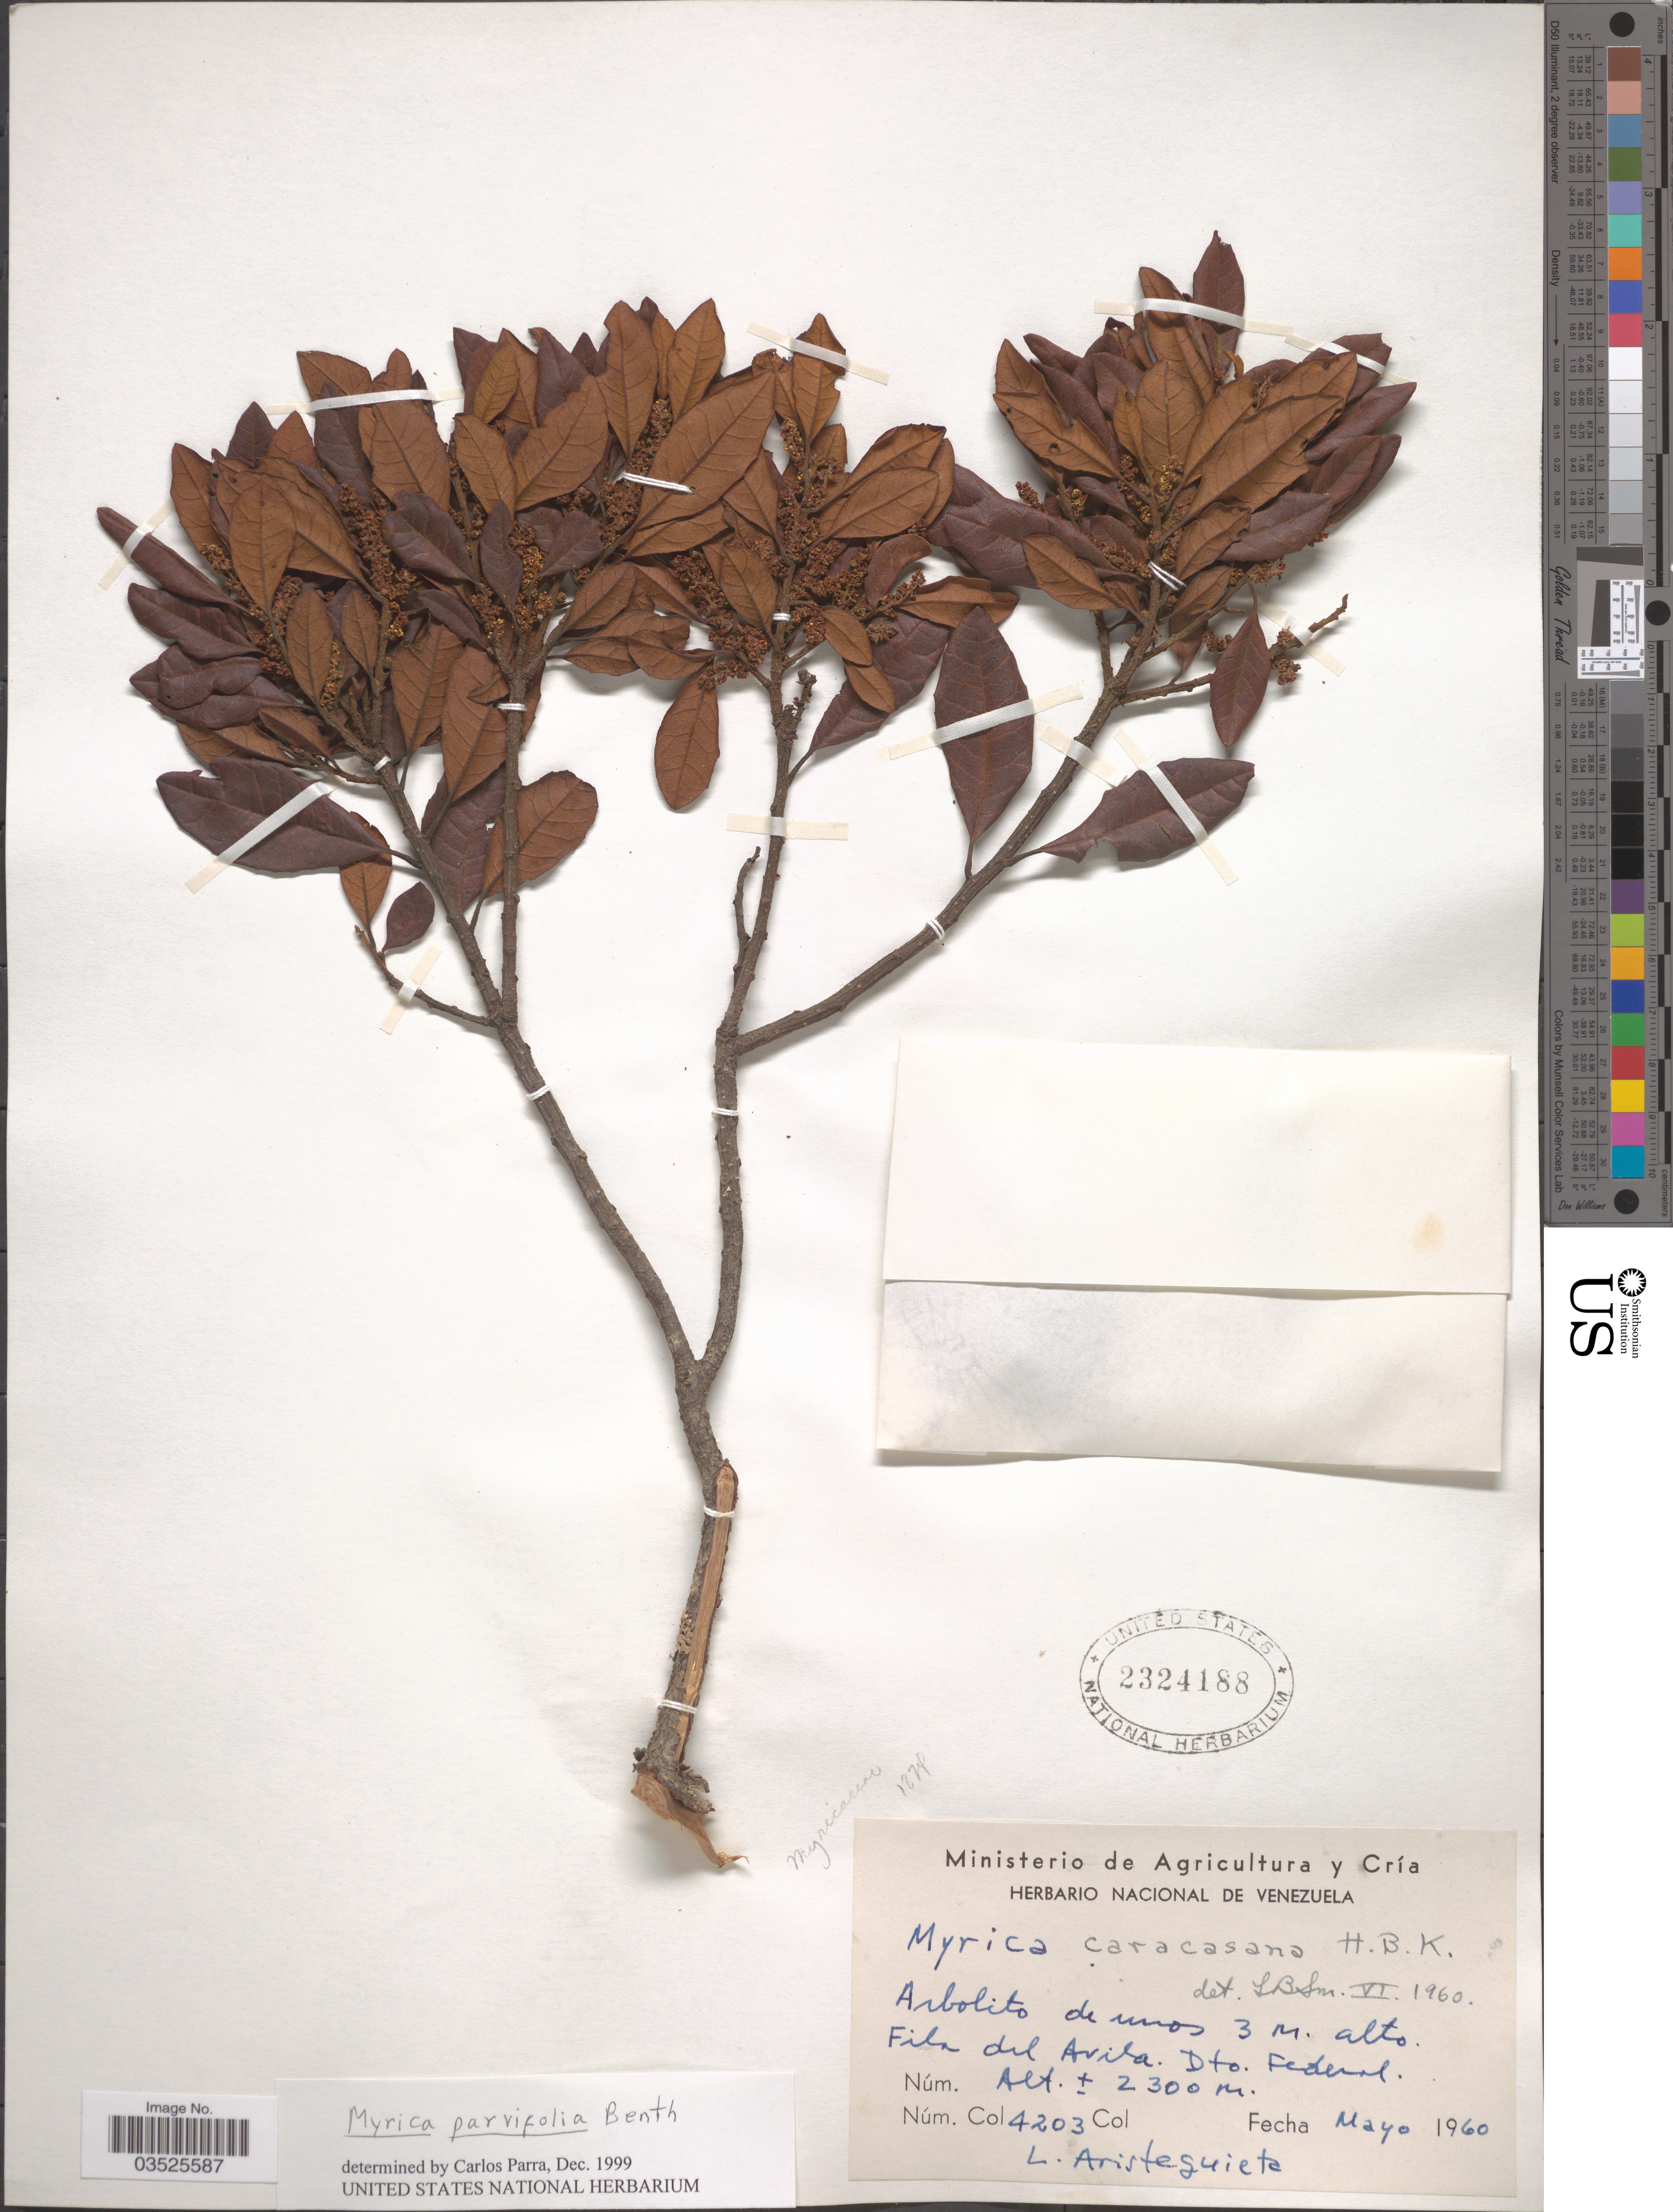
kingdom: Plantae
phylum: Tracheophyta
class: Magnoliopsida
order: Fagales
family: Myricaceae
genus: Morella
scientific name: Morella parvifolia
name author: (Benth.) Parra-Os.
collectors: L. Aristeguieta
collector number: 4203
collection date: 1960-05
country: Venezuela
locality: Fila del Avila. Dto. Federal.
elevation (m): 2300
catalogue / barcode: US 2324188